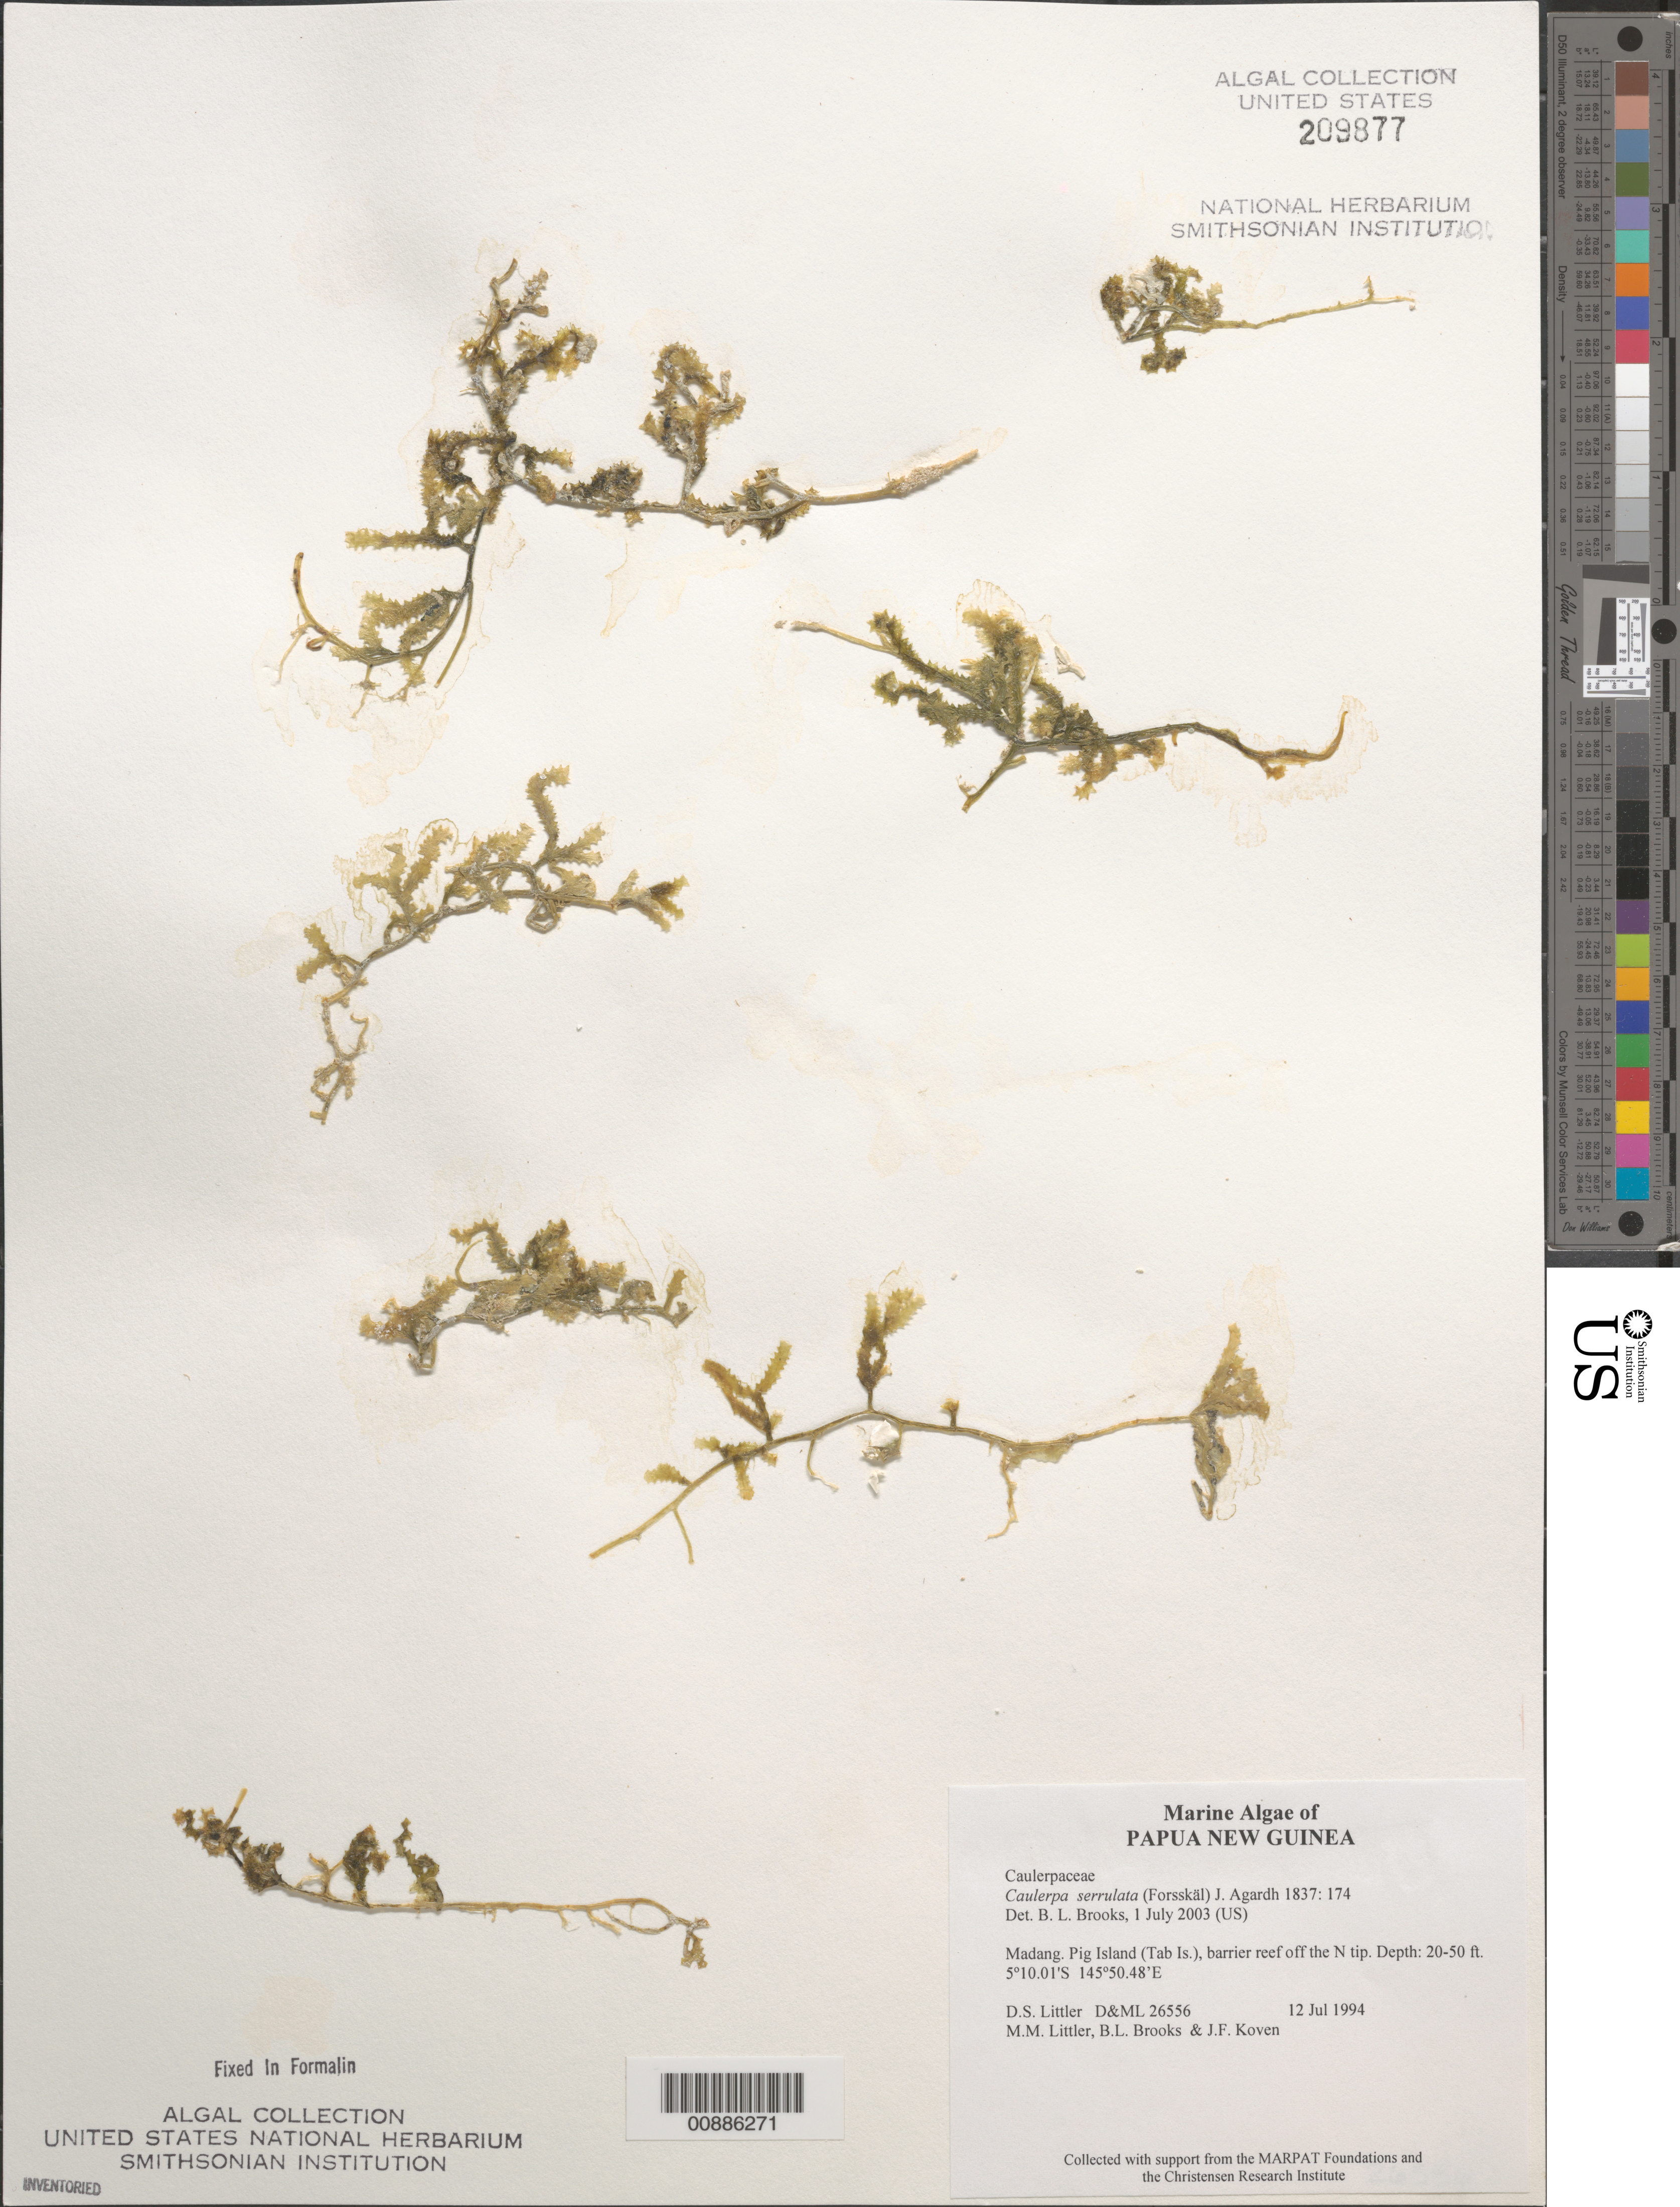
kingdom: Plantae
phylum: Chlorophyta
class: Ulvophyceae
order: Bryopsidales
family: Caulerpaceae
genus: Caulerpa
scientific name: Caulerpa serrulata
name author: (Forssk.) J. Agardh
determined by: Brooks, B. L., (BOT), Smithsonian Institution - National Museum of Natural History (UNITED STATES)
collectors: D. S. Littler, M. M. Littler, B. Brooks & J. Koven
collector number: D&ML 26556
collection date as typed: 12 Jul 1994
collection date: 1994-07-12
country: Papua New Guinea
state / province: Madang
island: Pig [Tab]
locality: Barrier reef off north tip of island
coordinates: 5 10.01'S, 145 50.48'E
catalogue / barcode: US 209877